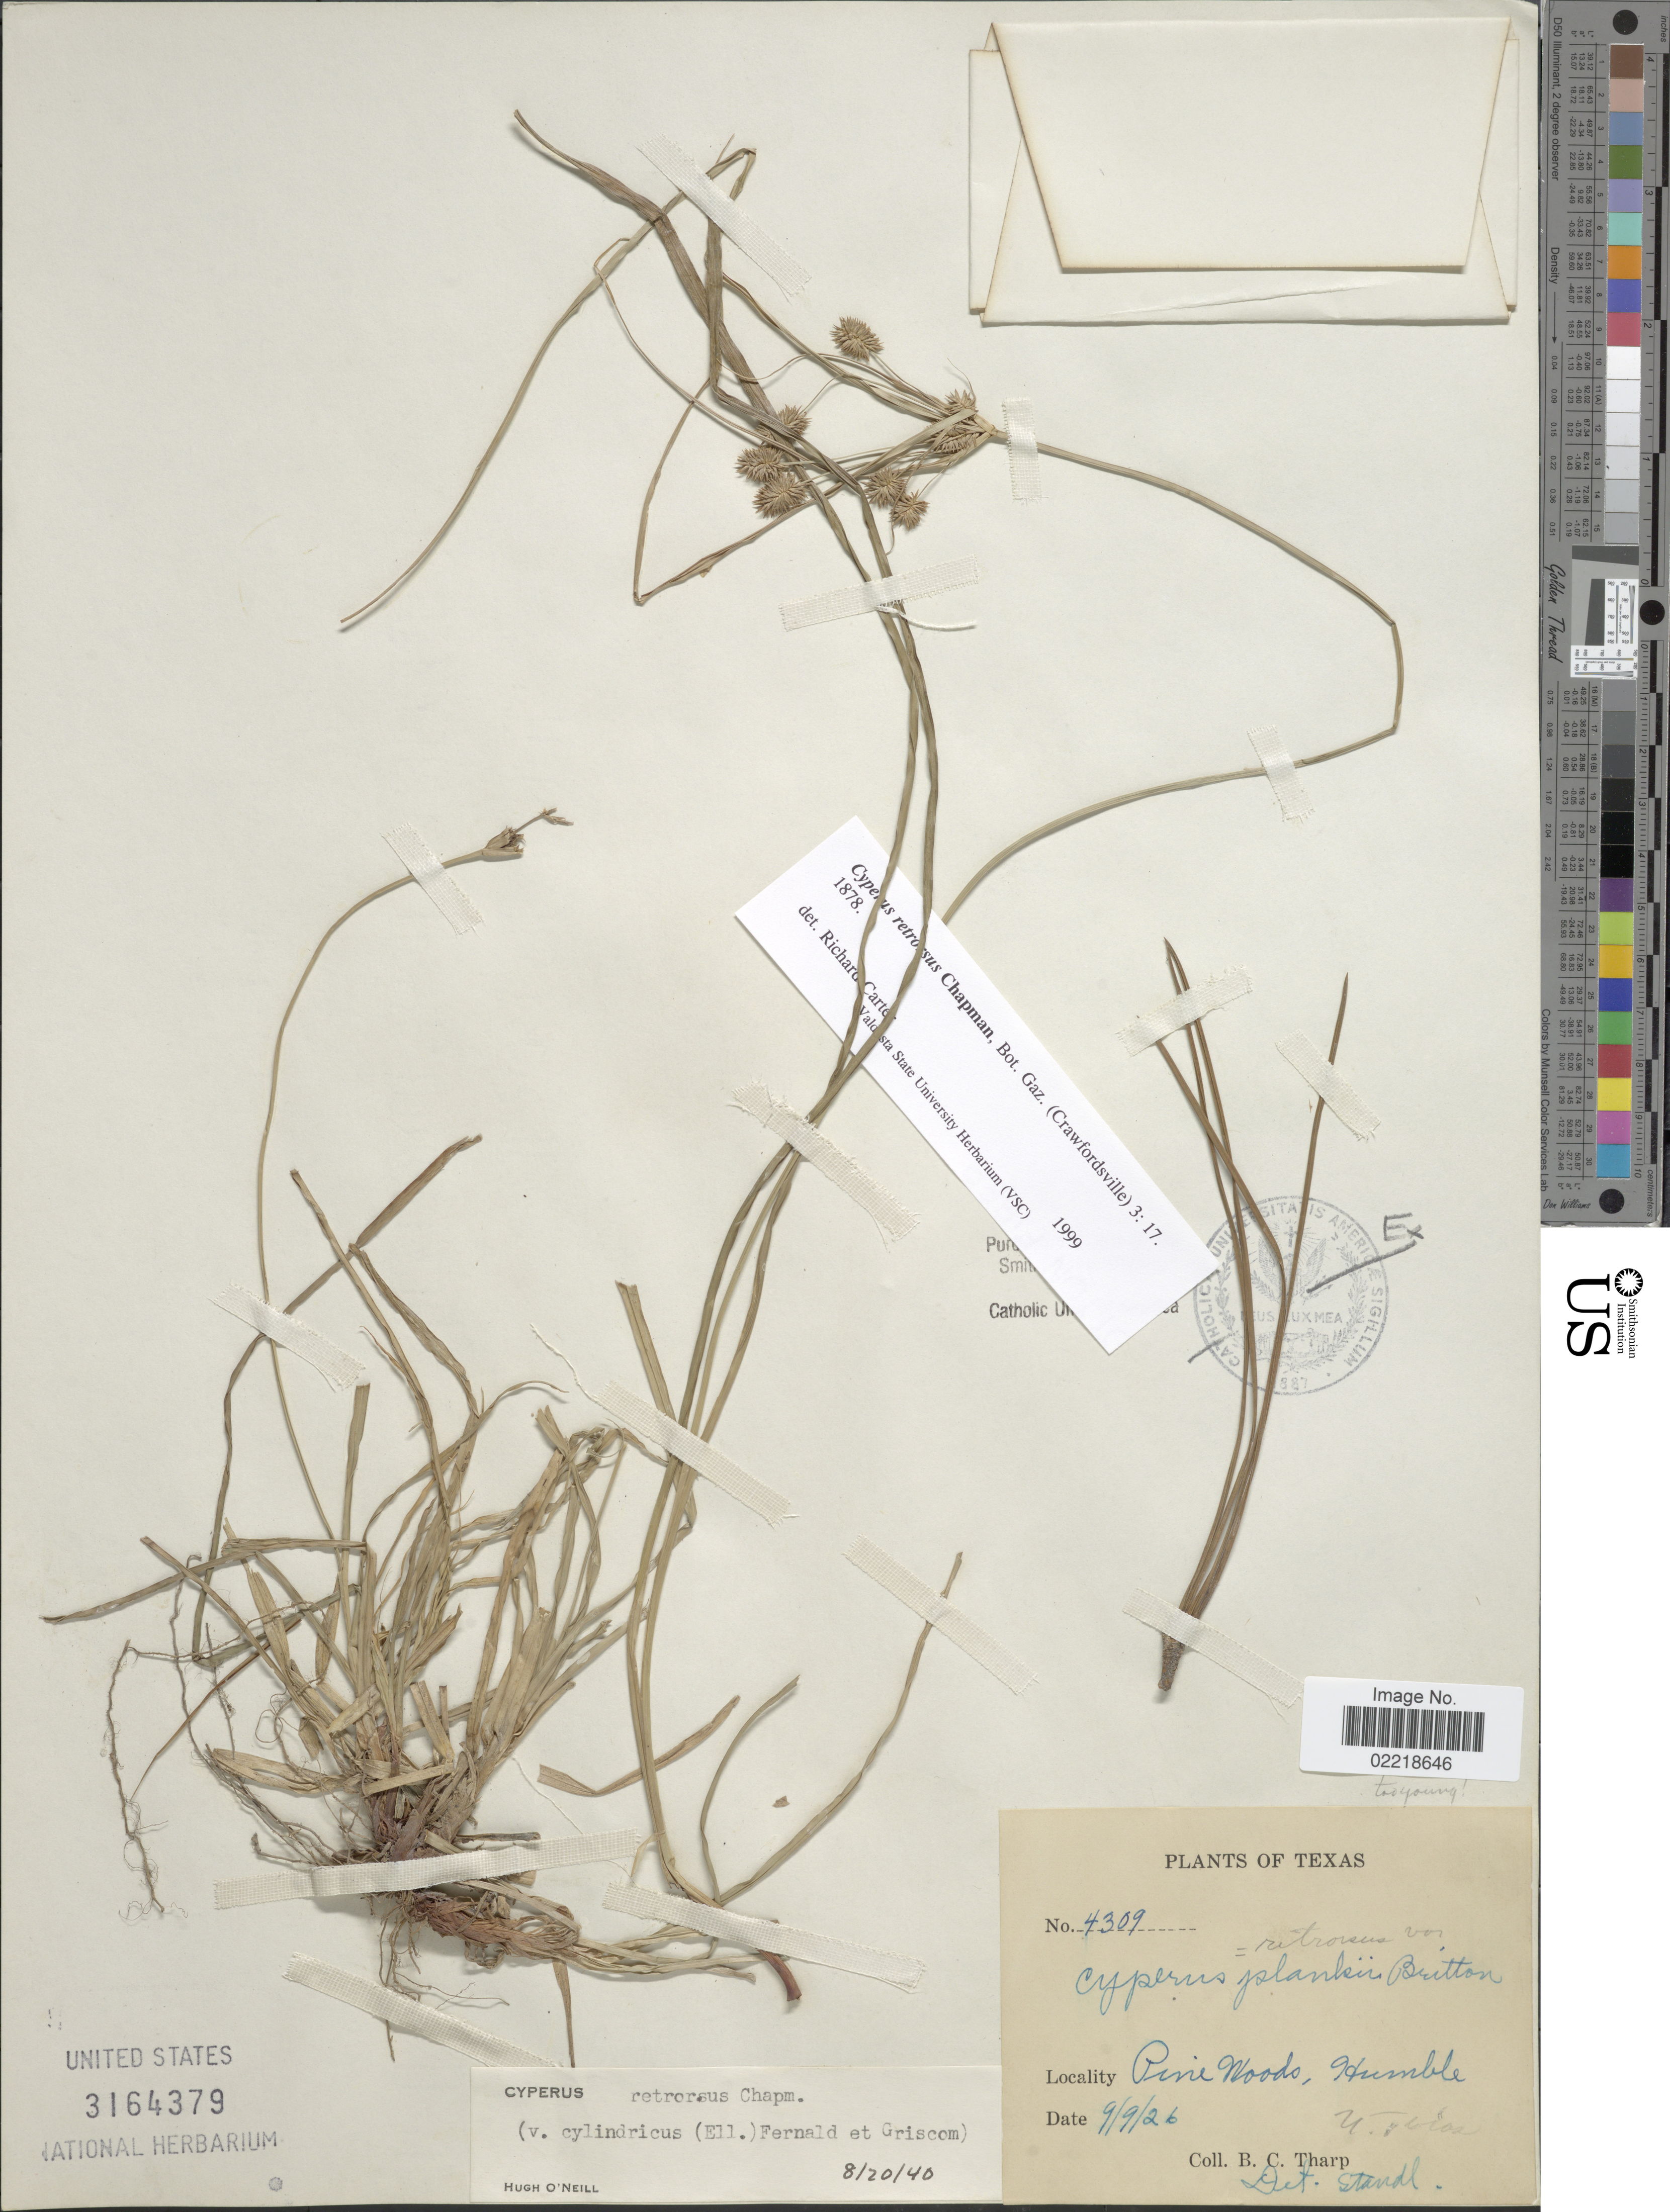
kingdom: Plantae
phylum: Tracheophyta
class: Liliopsida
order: Poales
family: Cyperaceae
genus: Cyperus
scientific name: Cyperus retrorsus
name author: Chapm.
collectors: B. C. Tharp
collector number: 4309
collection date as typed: Transcribed d/m/y: 9/9/26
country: United States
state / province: Texas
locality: Pine Woods, Humble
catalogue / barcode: US 3164379